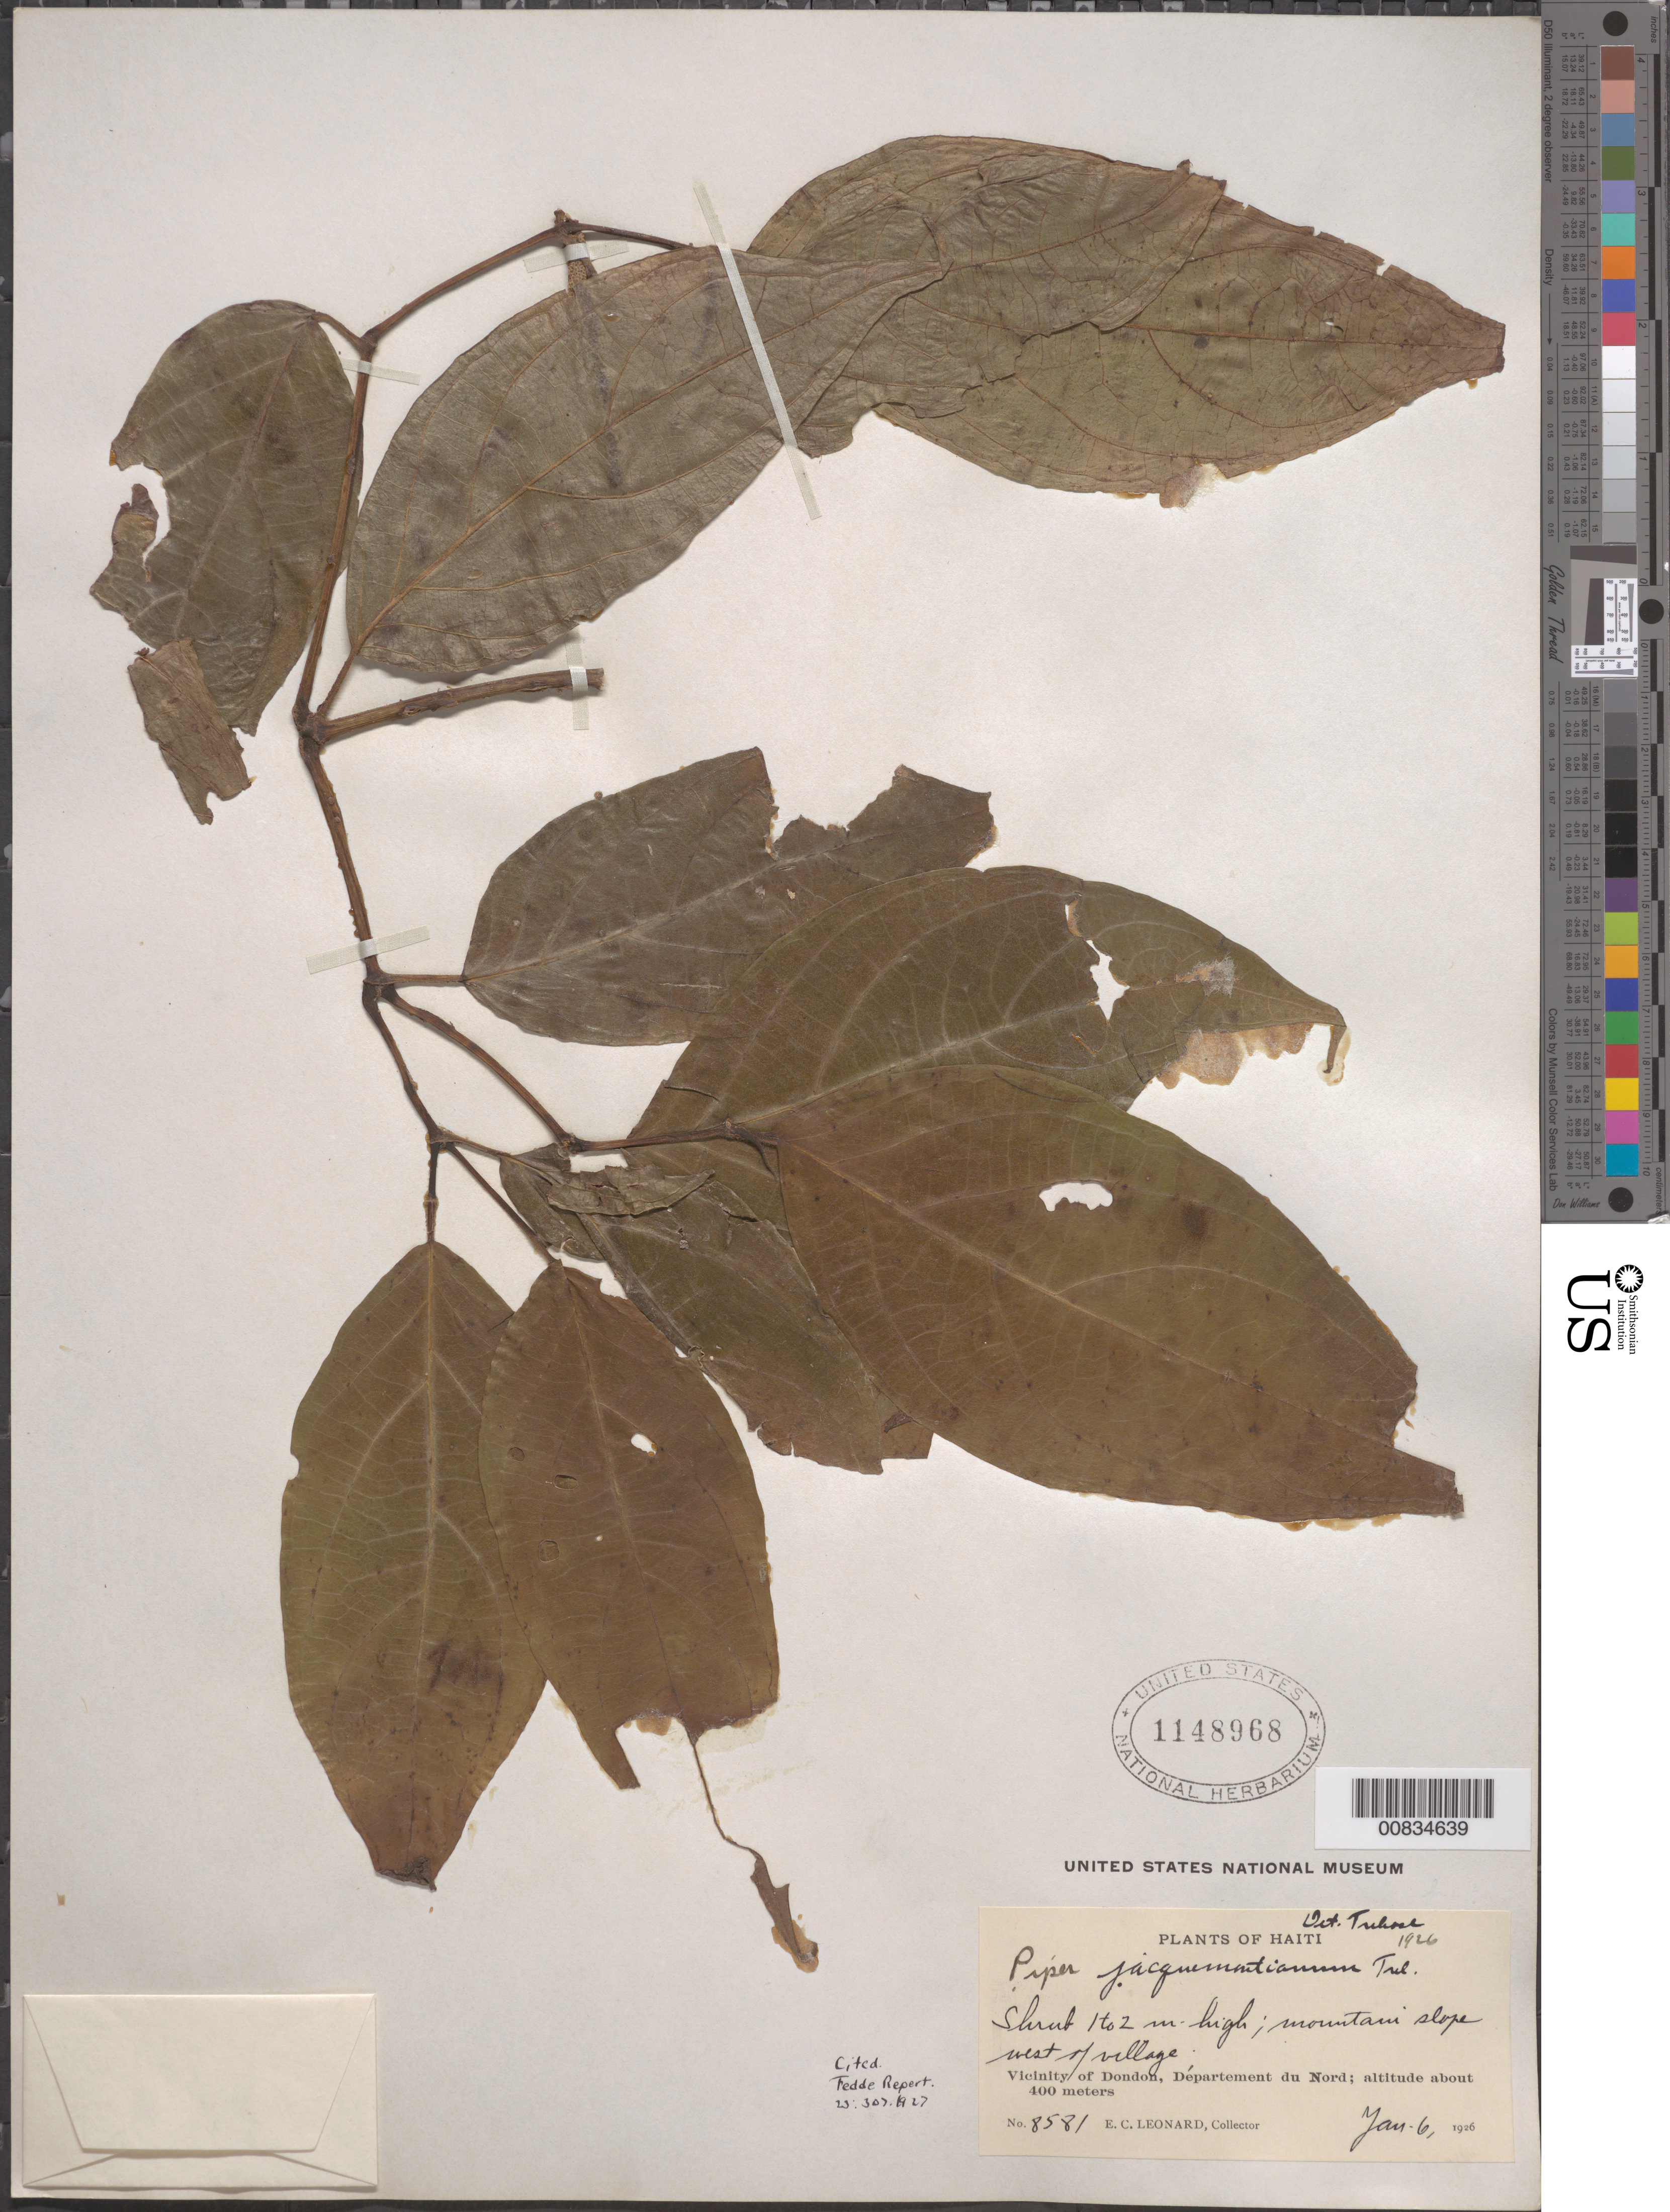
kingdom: Plantae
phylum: Tracheophyta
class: Magnoliopsida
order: Piperales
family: Piperaceae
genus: Piper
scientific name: Piper jacquemontianum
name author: Kunth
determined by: Trelease, --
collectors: E. C. Leonard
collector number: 8581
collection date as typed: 06 Jan 1926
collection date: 1926-01-06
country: Haiti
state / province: Nord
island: Hispaniola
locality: Vicinity of Dondon. Mountain slope west of village.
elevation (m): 400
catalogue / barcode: US 1148968